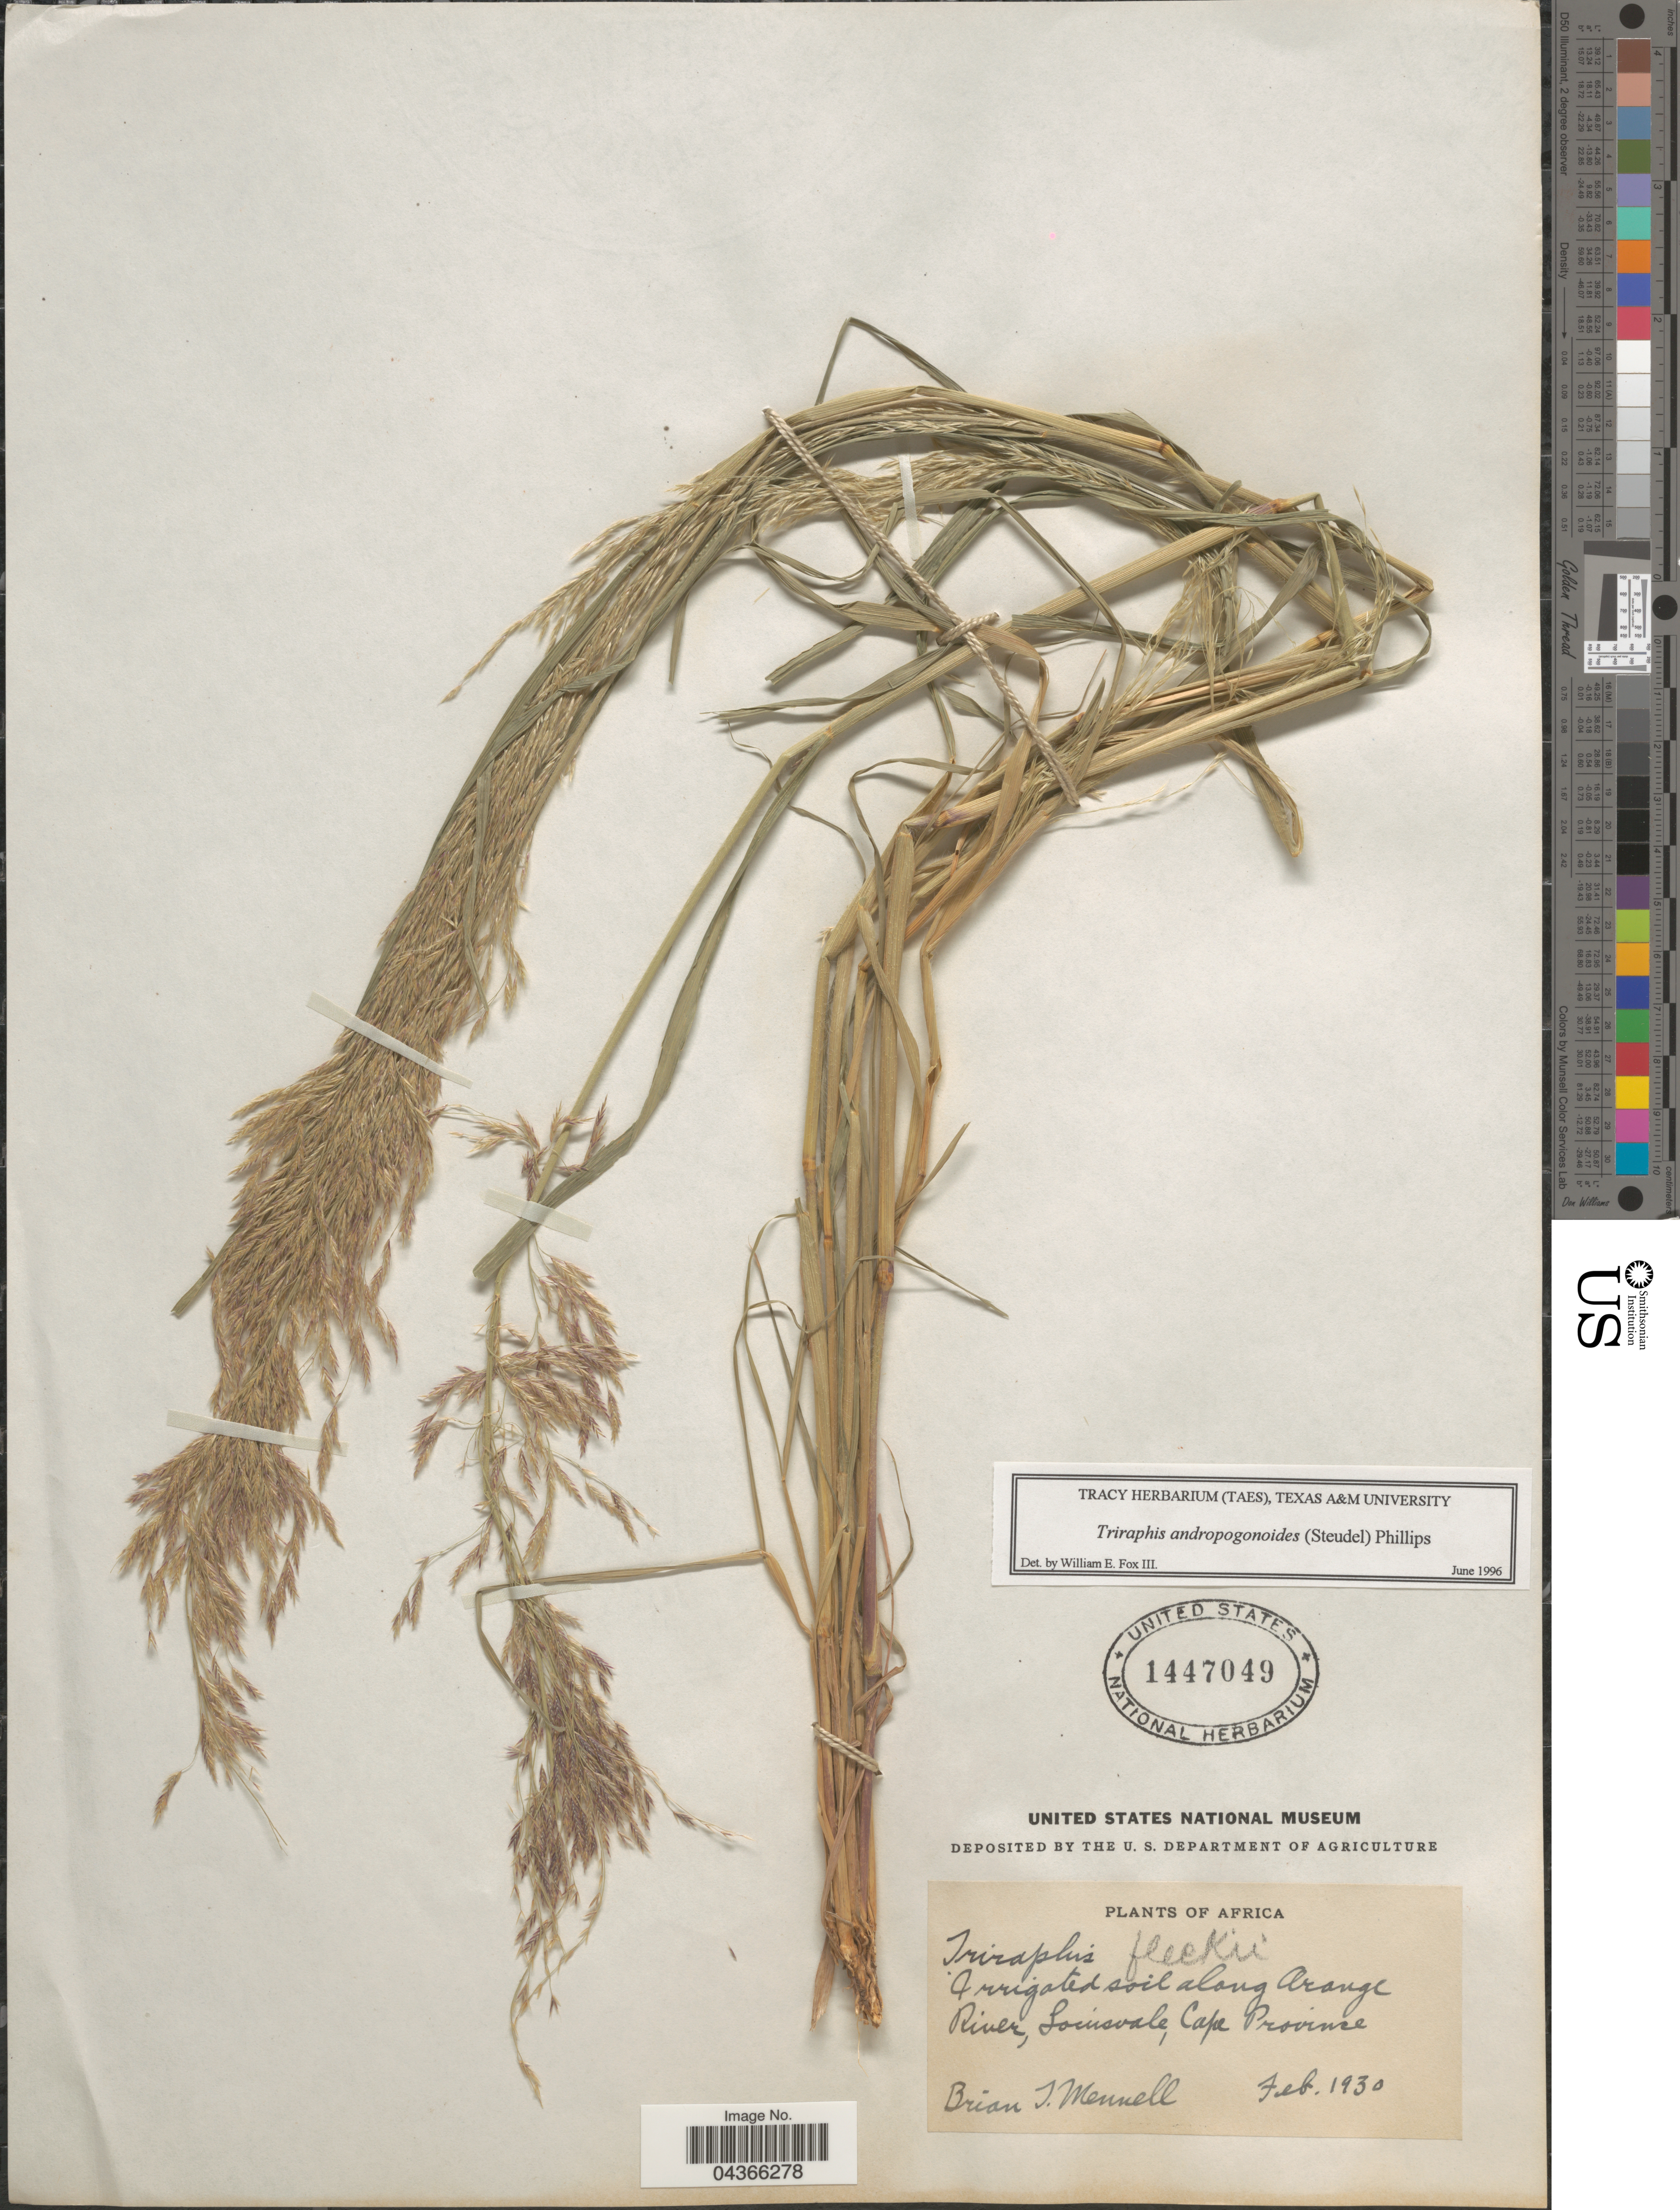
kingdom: Plantae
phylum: Tracheophyta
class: Liliopsida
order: Poales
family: Poaceae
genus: Triraphis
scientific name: Triraphis andropogonoides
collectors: B. Mennell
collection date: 1930-02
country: South Africa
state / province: Northern Cape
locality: Along Orange River, Louisvale.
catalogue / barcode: US 1447049